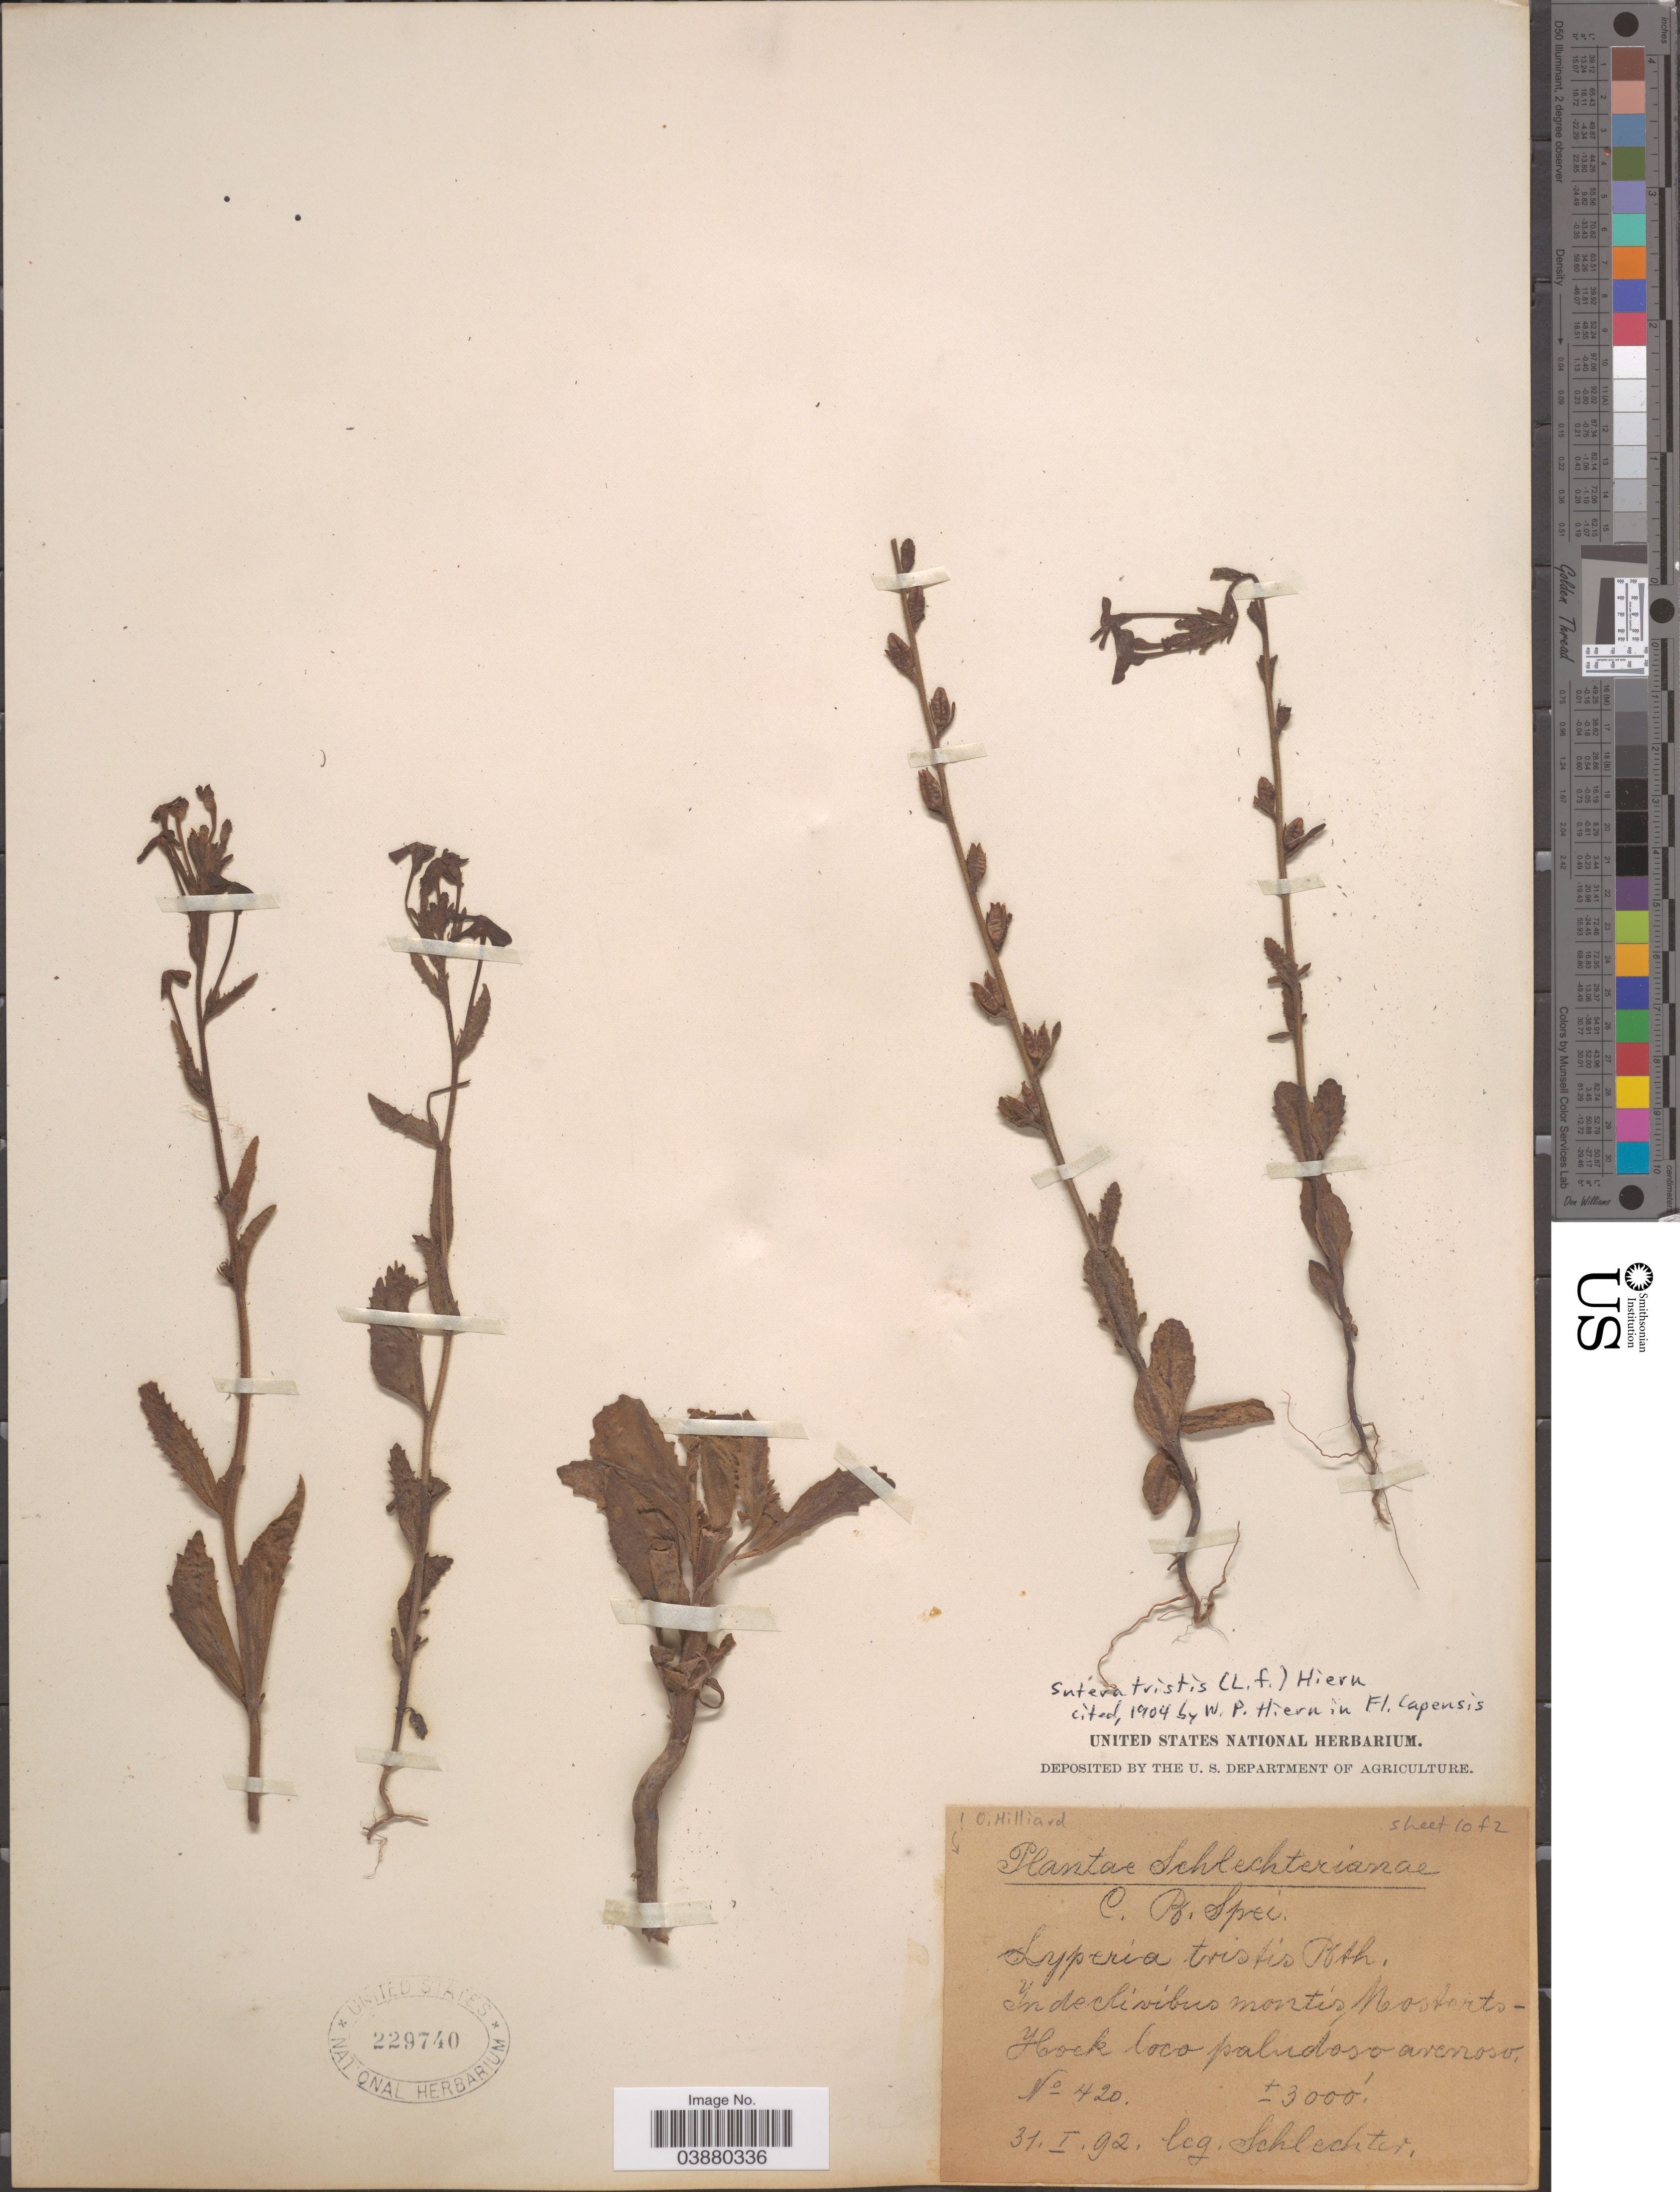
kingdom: Plantae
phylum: Tracheophyta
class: Magnoliopsida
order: Lamiales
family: Scrophulariaceae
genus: Lyperia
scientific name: Lyperia tristis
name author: Benth.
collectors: Schlechter, --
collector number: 420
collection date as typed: Transcribed d/m/y: 31/1/92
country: South Africa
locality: C. B. Spei. In declivibus montis Mosterts-Hoek loco paludoso arenoso.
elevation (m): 914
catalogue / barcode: US 229740